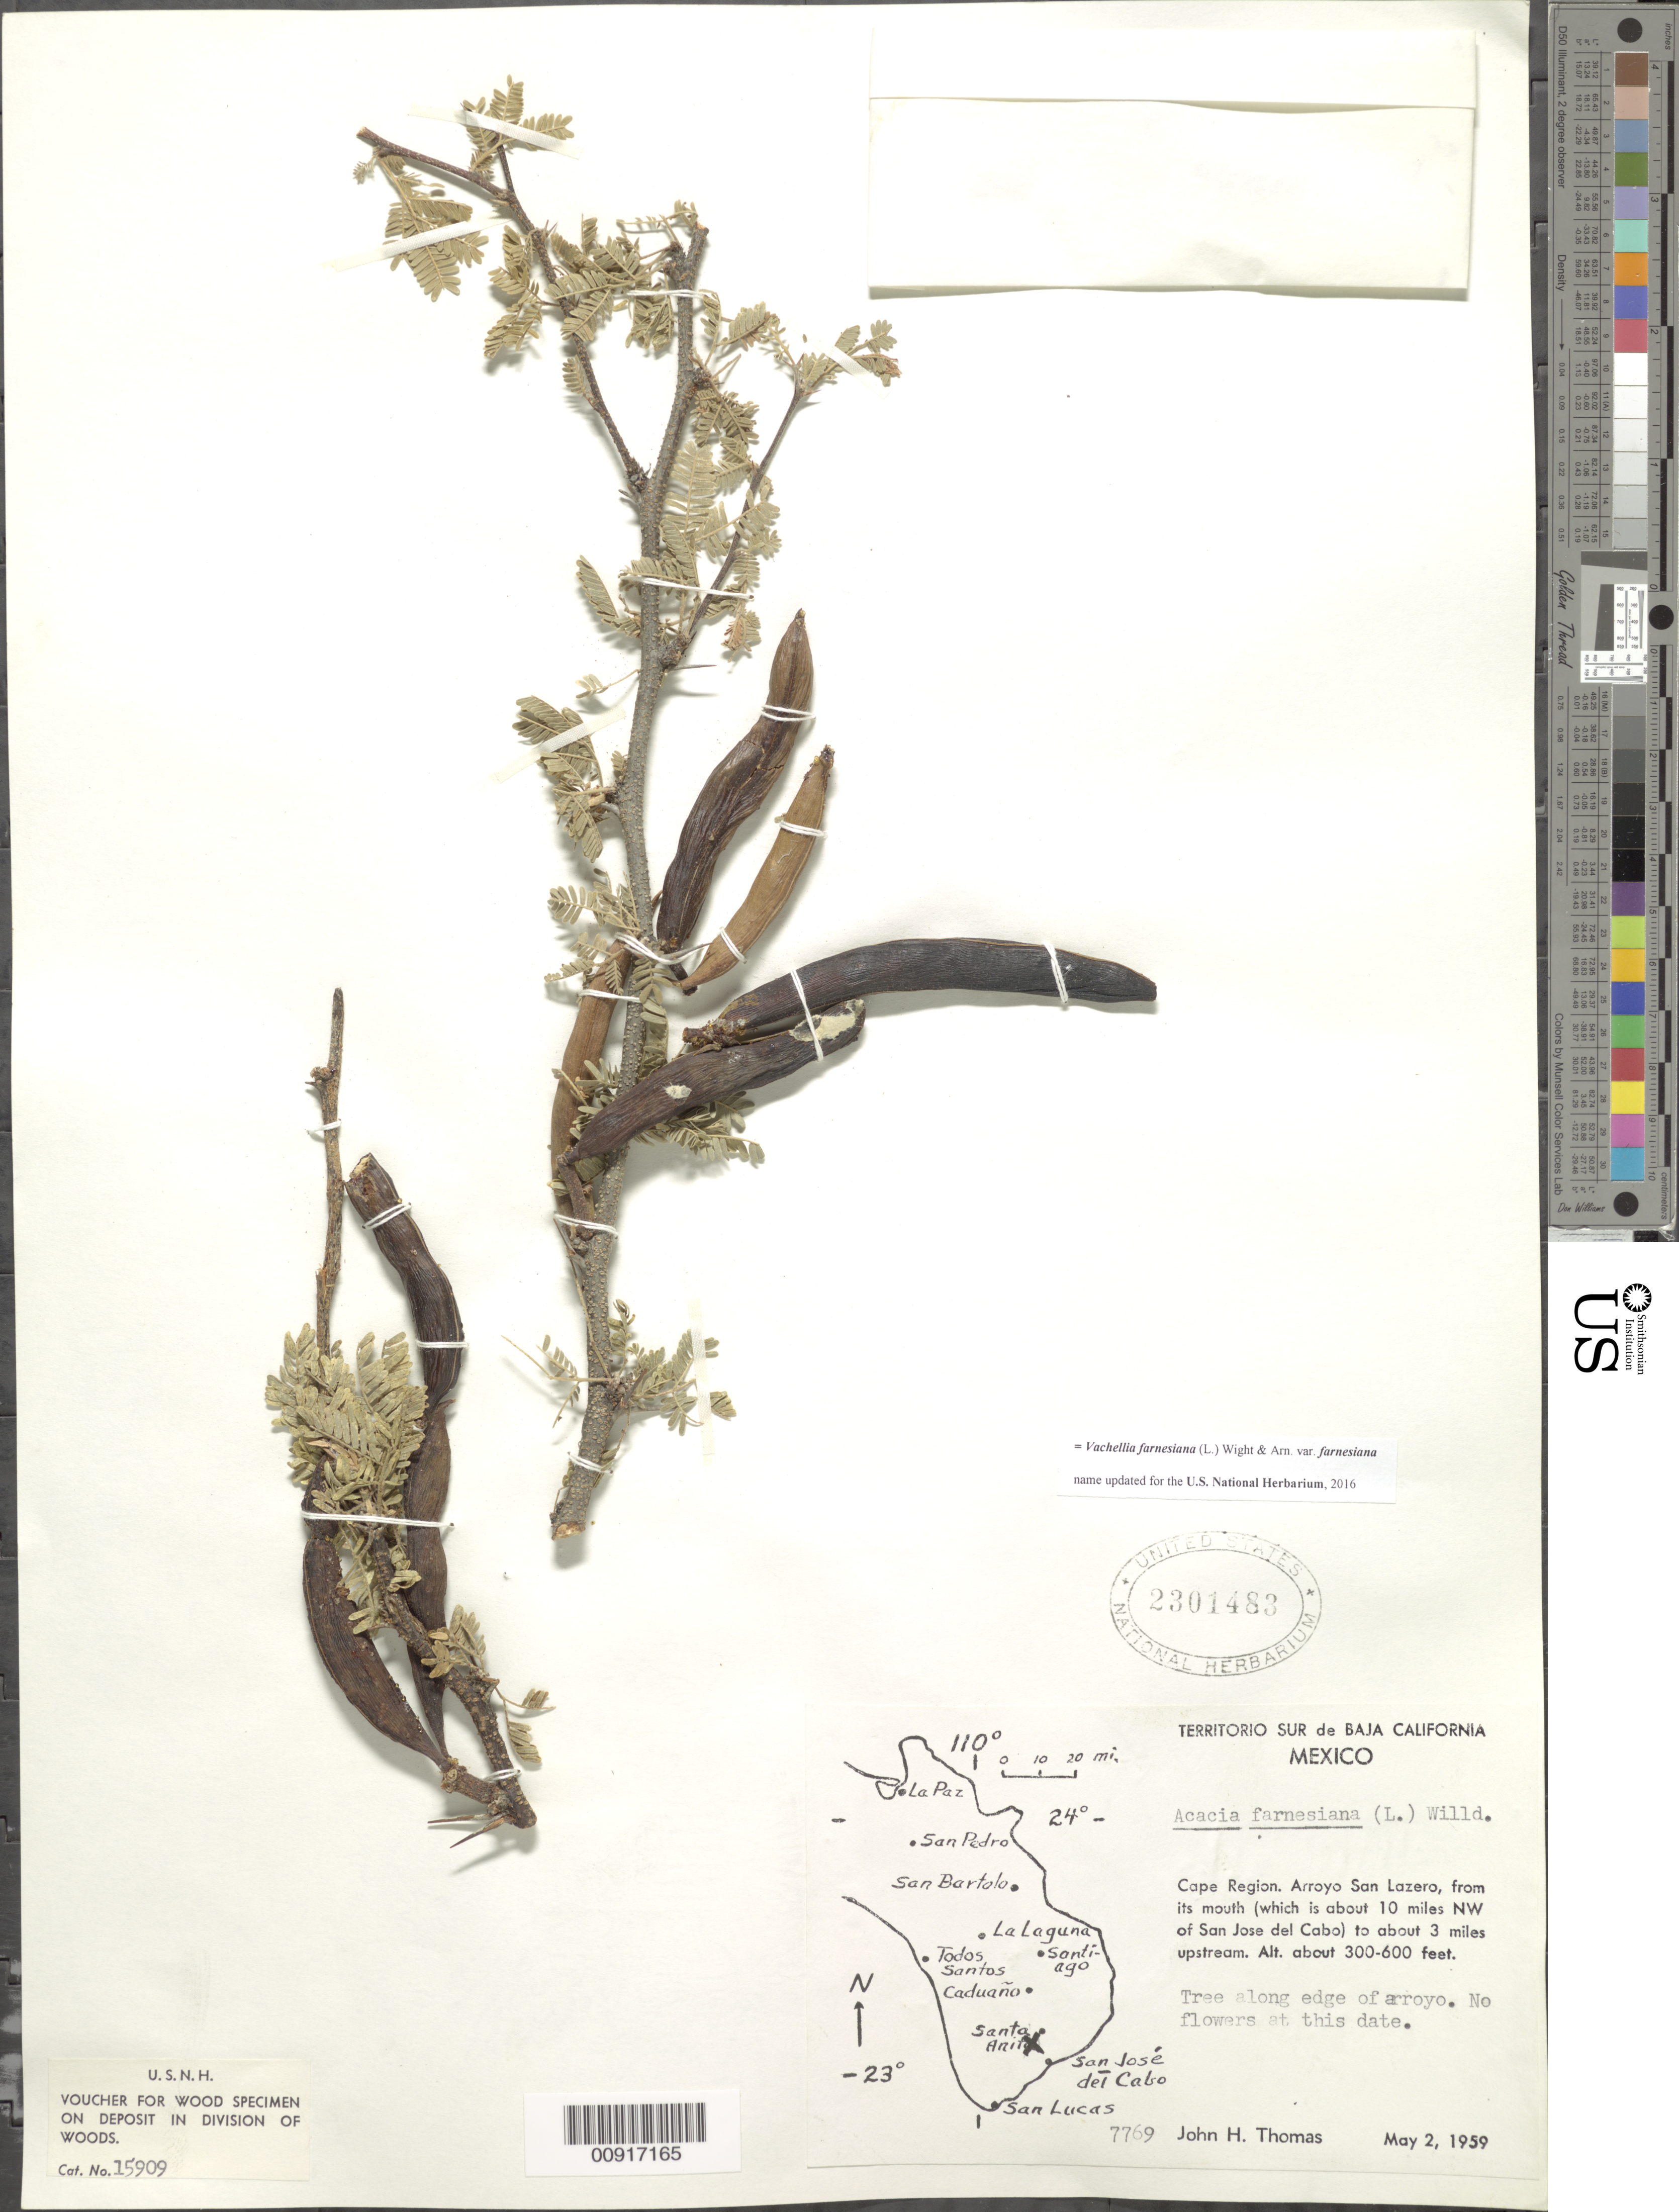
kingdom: Plantae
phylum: Tracheophyta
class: Magnoliopsida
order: Fabales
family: Fabaceae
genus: Vachellia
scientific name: Vachellia farnesiana var. farnesiana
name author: (L.) Wight & Arn.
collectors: J. H. Thomas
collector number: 7769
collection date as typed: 02 May 1959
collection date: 1959-05-02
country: Mexico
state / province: Baja California Sur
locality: Cape Region. Arroyo San Lazero, from its mouth (which is about 10 miles NW of San José del Cabo) to about 3 miles upstream. Territorio Sur de Baja California.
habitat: Along edge of arroyo.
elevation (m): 91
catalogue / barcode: US 2301483